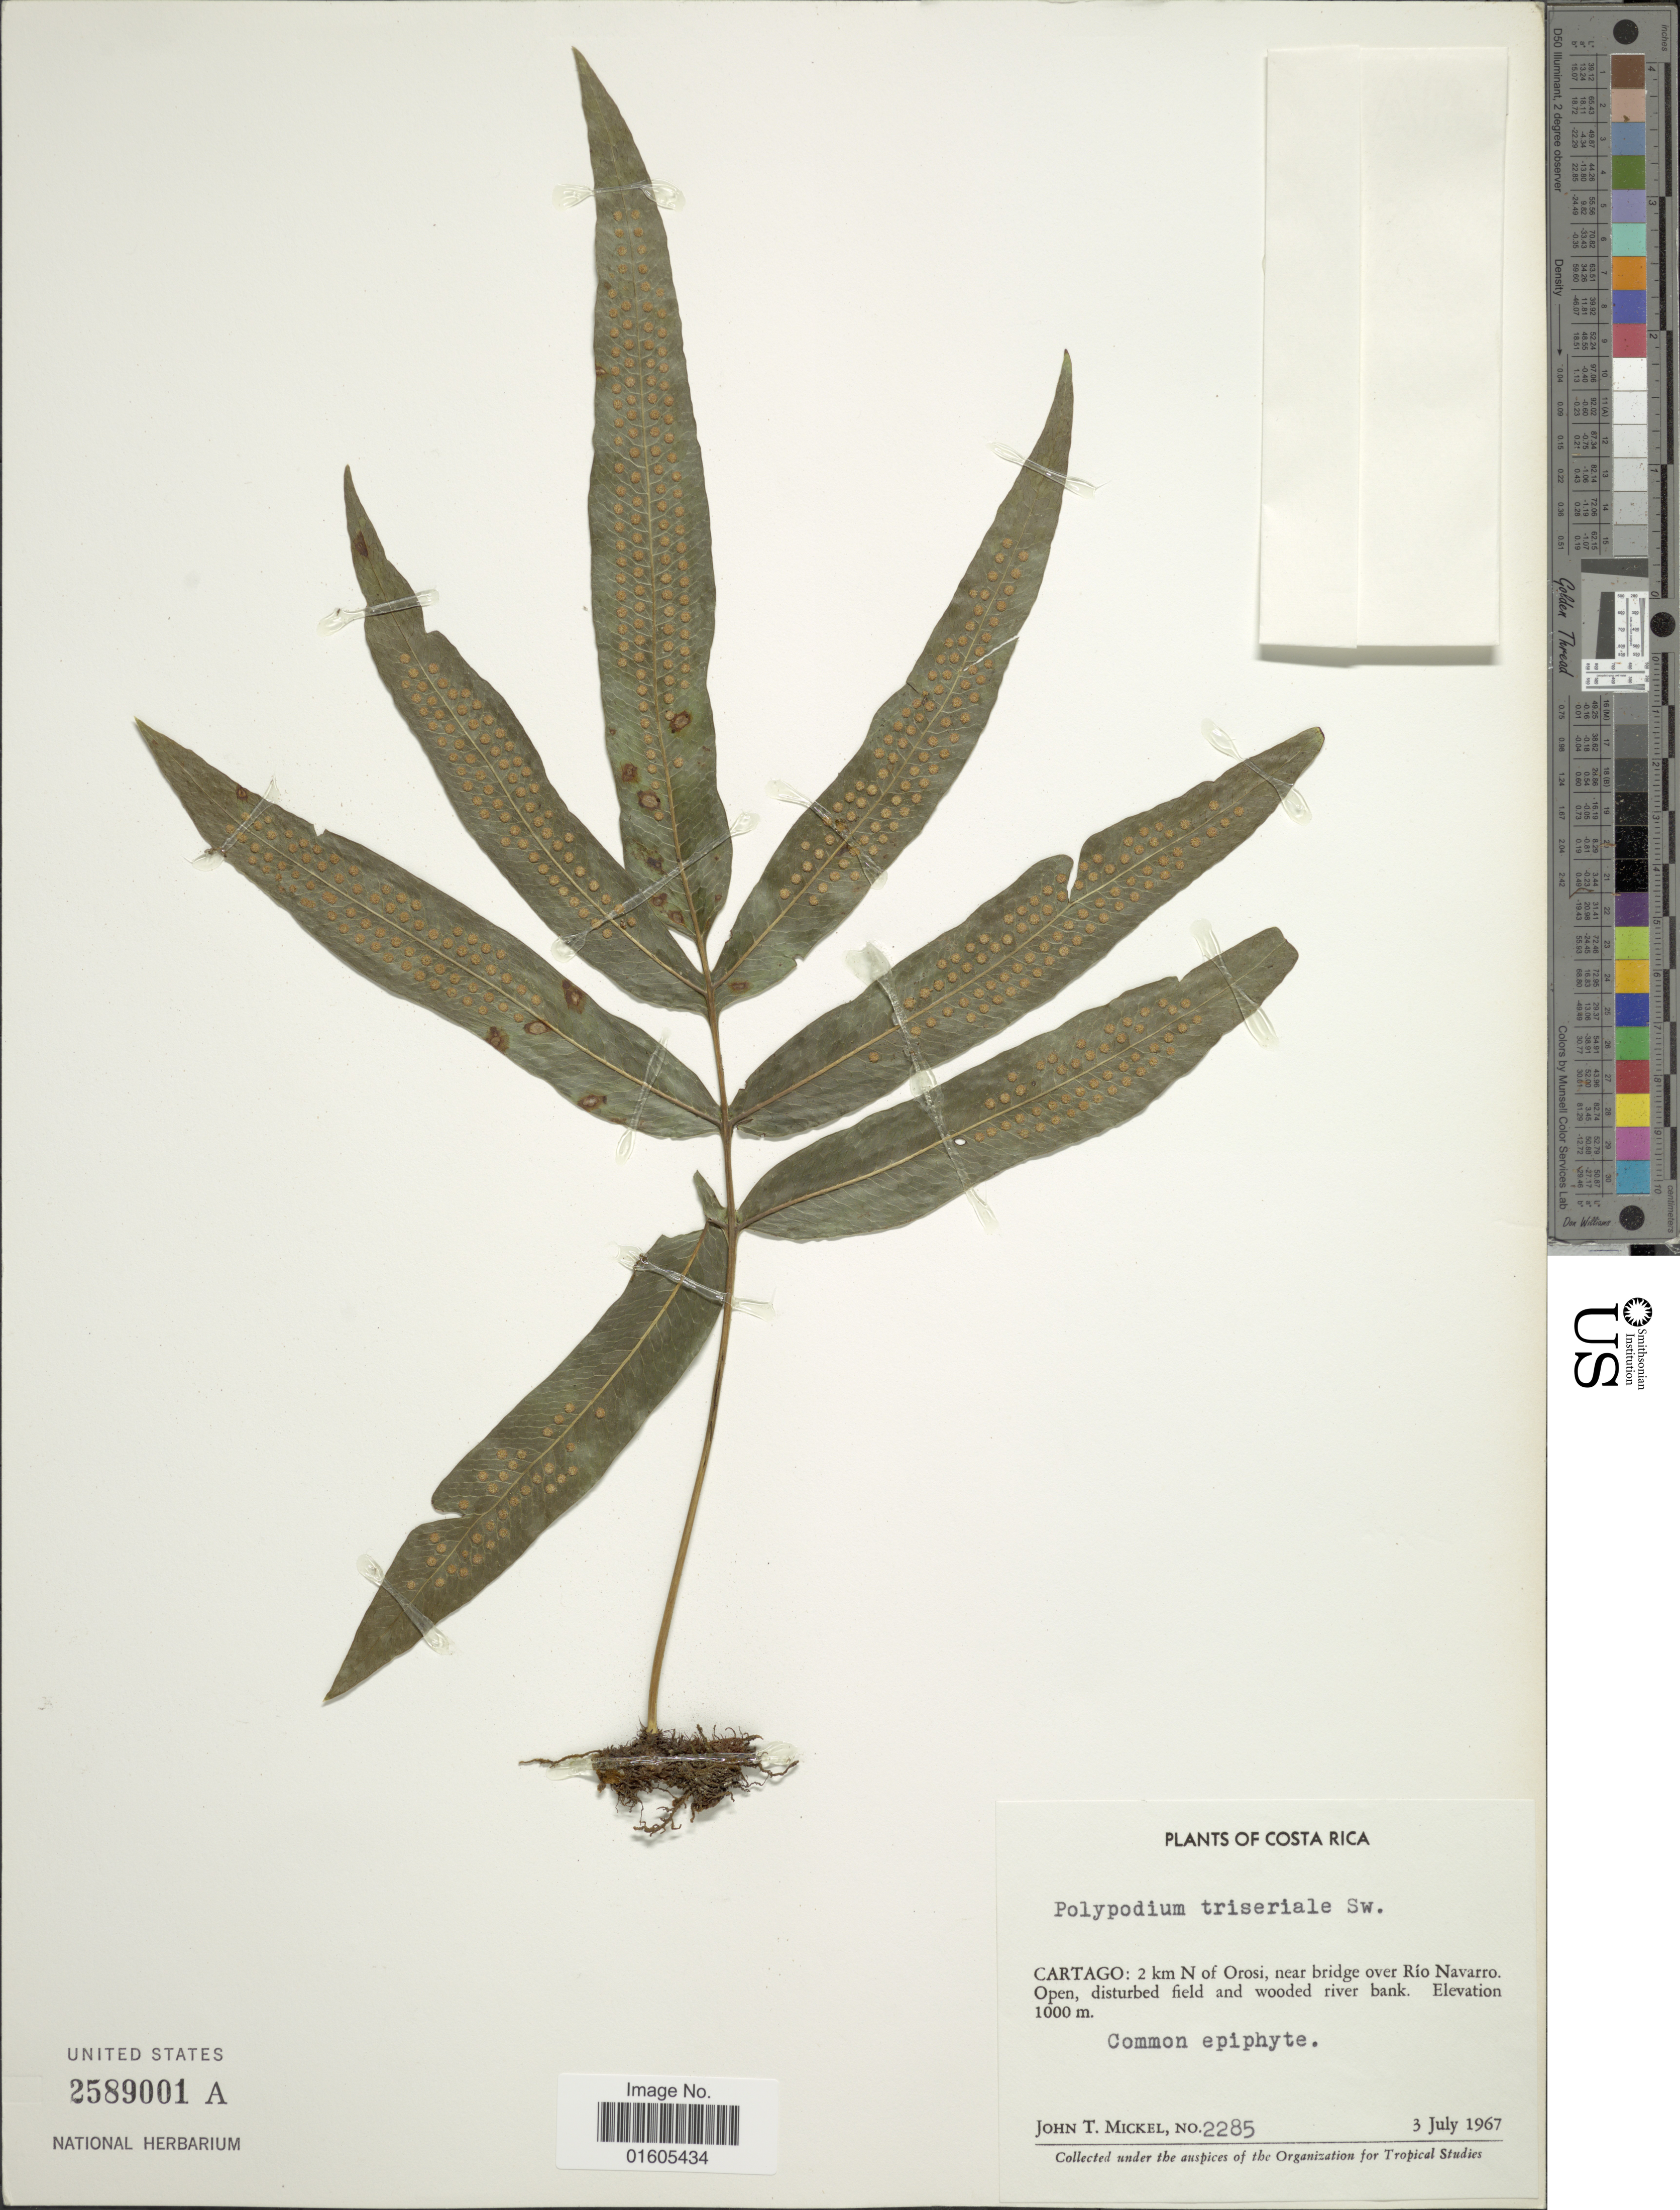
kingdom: Plantae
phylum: Tracheophyta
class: Polypodiopsida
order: Polypodiales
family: Polypodiaceae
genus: Serpocaulon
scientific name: Serpocaulon triseriale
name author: (Sw.) A.R. Sm.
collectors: J. T. Mickel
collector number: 2285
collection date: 1967-07-03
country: Costa Rica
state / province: Cartago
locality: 2 km N of Orosi, near bridge over Río Navarro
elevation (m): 1000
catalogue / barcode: US 2589001A